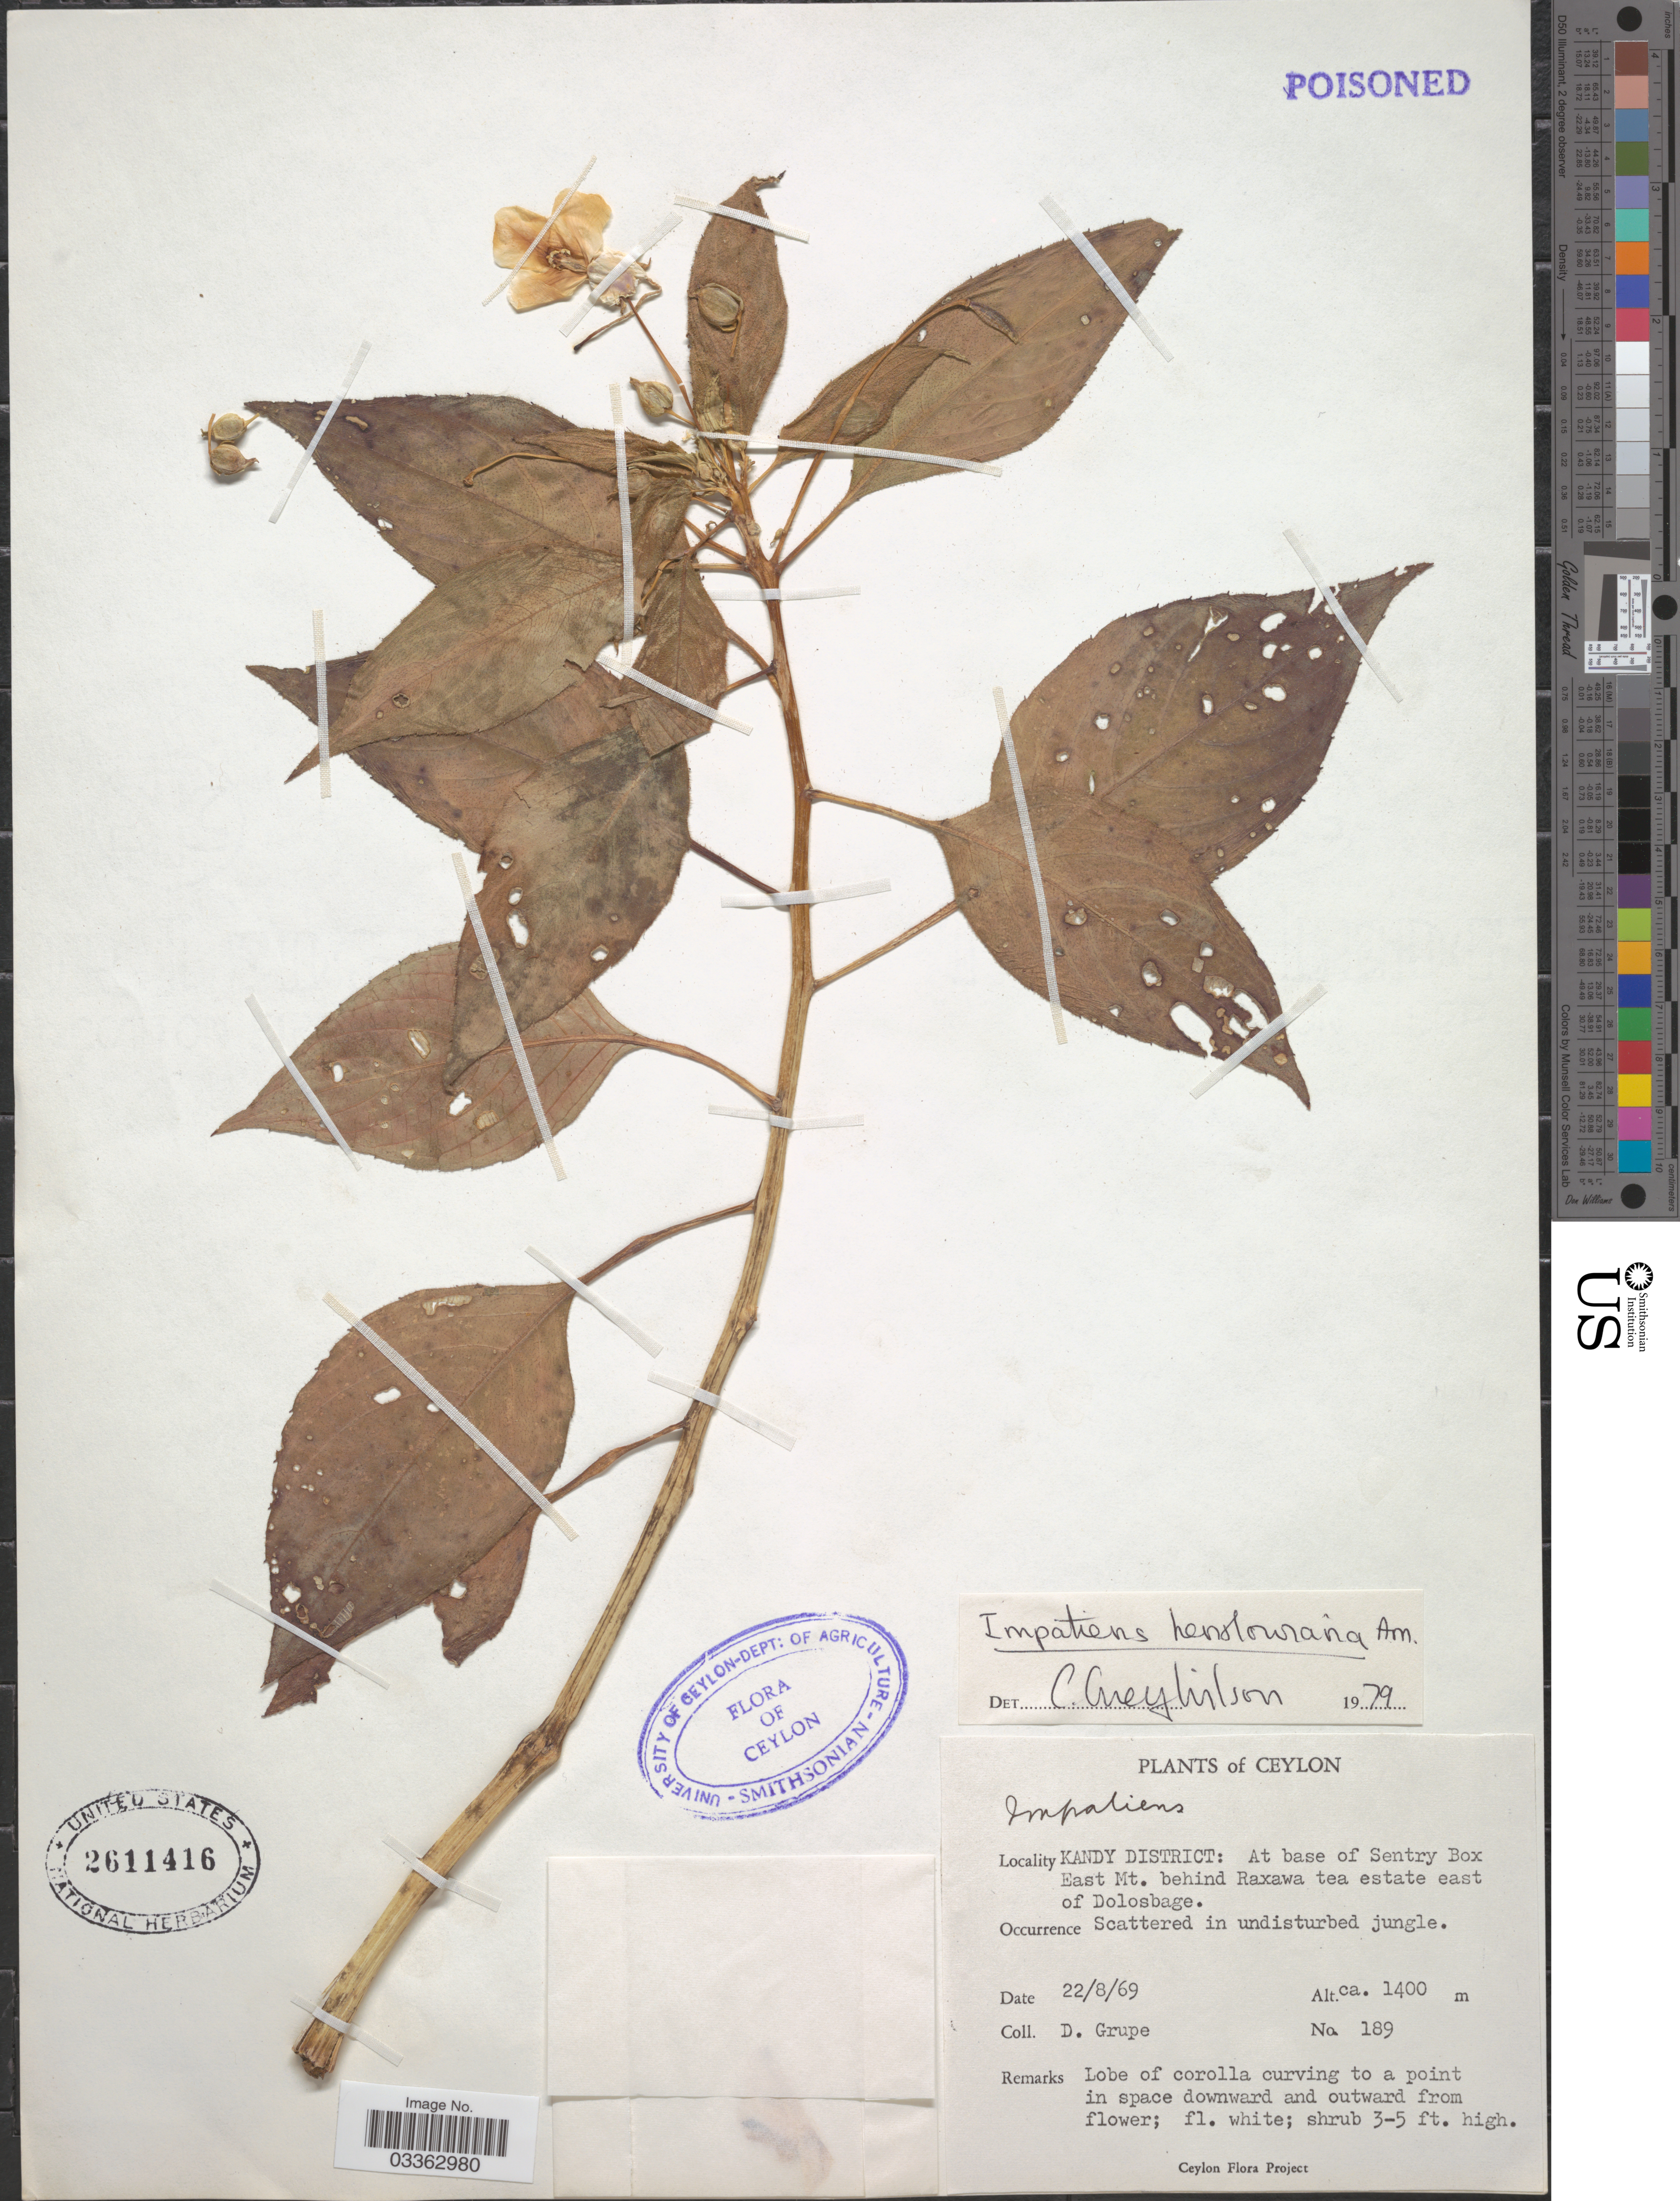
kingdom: Plantae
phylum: Tracheophyta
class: Magnoliopsida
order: Ericales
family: Balsaminaceae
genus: Impatiens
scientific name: Impatiens henslowiana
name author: Arn.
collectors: D. Grupe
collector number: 189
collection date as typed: Transcribed d/m/y: 22/8/69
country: Sri Lanka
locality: Ceylon, Kandy District: At base of Sentry Box East Mt. behind Raxawa tea estate east of Dolosbage.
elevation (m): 1400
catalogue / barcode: US 2611416